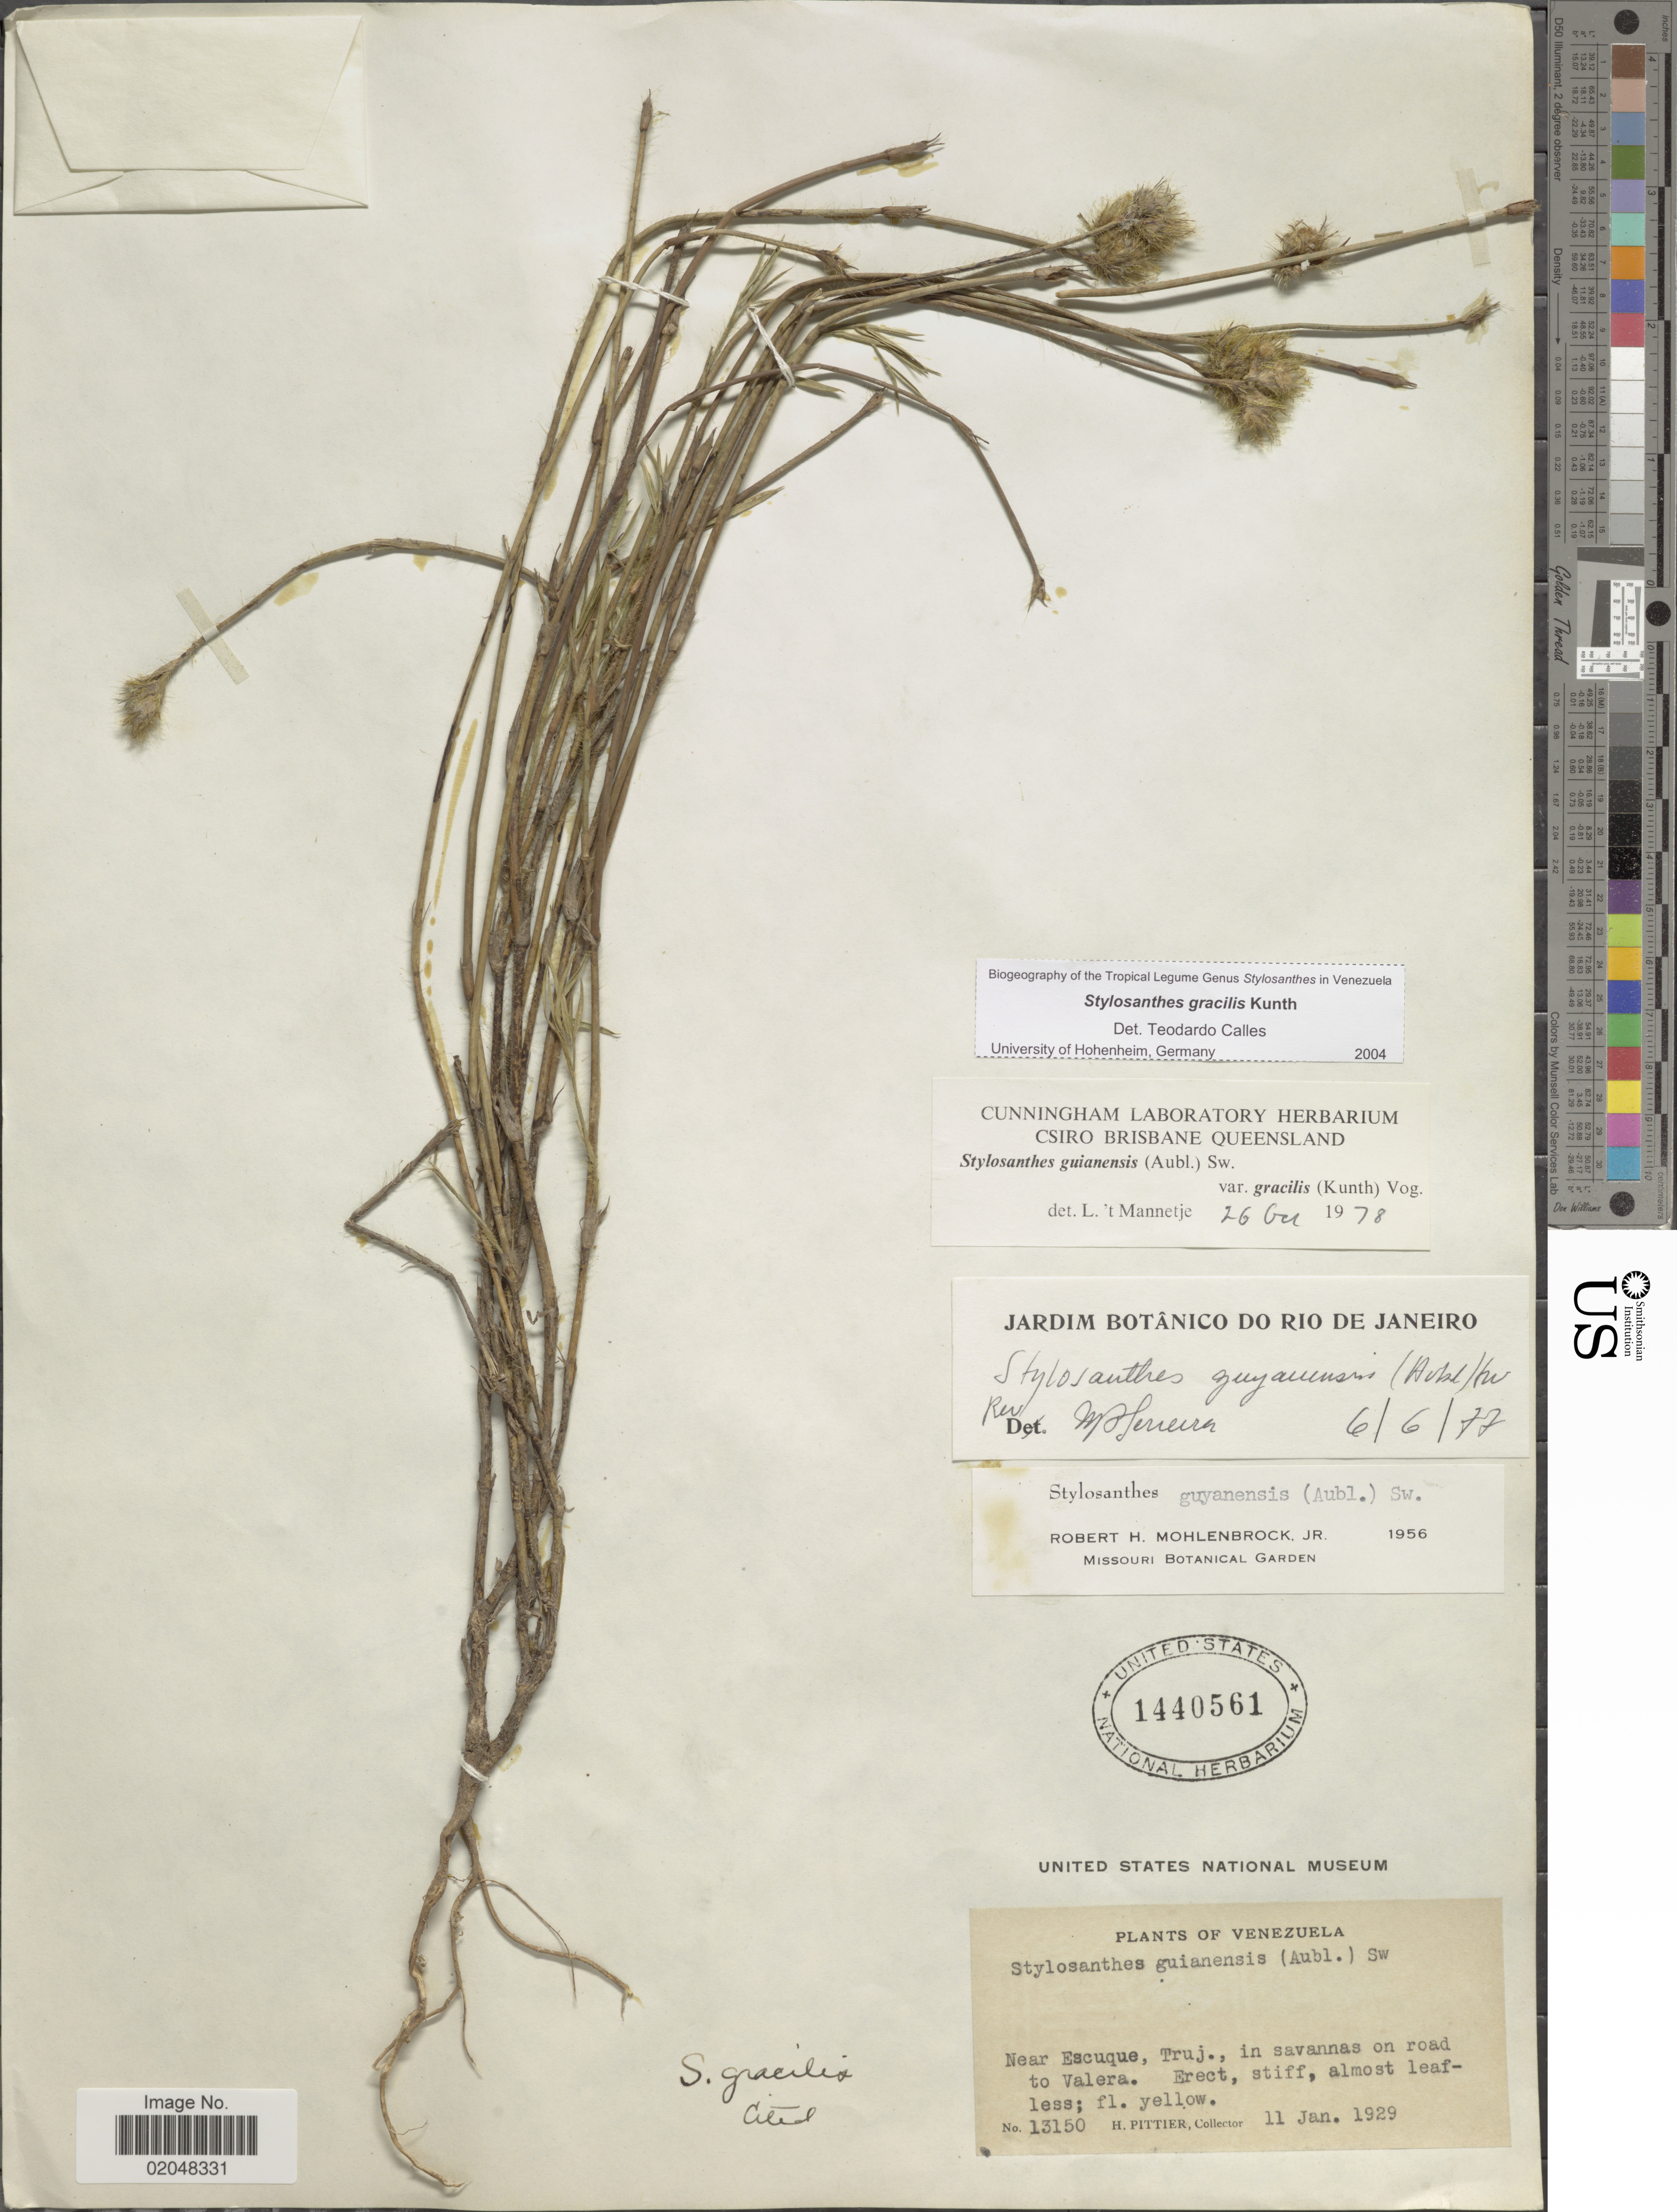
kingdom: Plantae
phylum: Tracheophyta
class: Magnoliopsida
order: Fabales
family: Fabaceae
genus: Stylosanthes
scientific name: Stylosanthes guianensis var. gracilis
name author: (Kunth) Vogel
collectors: H. F. Pittier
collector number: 13150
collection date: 1929-01-11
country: Venezuela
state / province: Trujillo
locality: Truj. [unsure placement], Near Escuque, in savannas on road to Valera.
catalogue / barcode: US 1440561